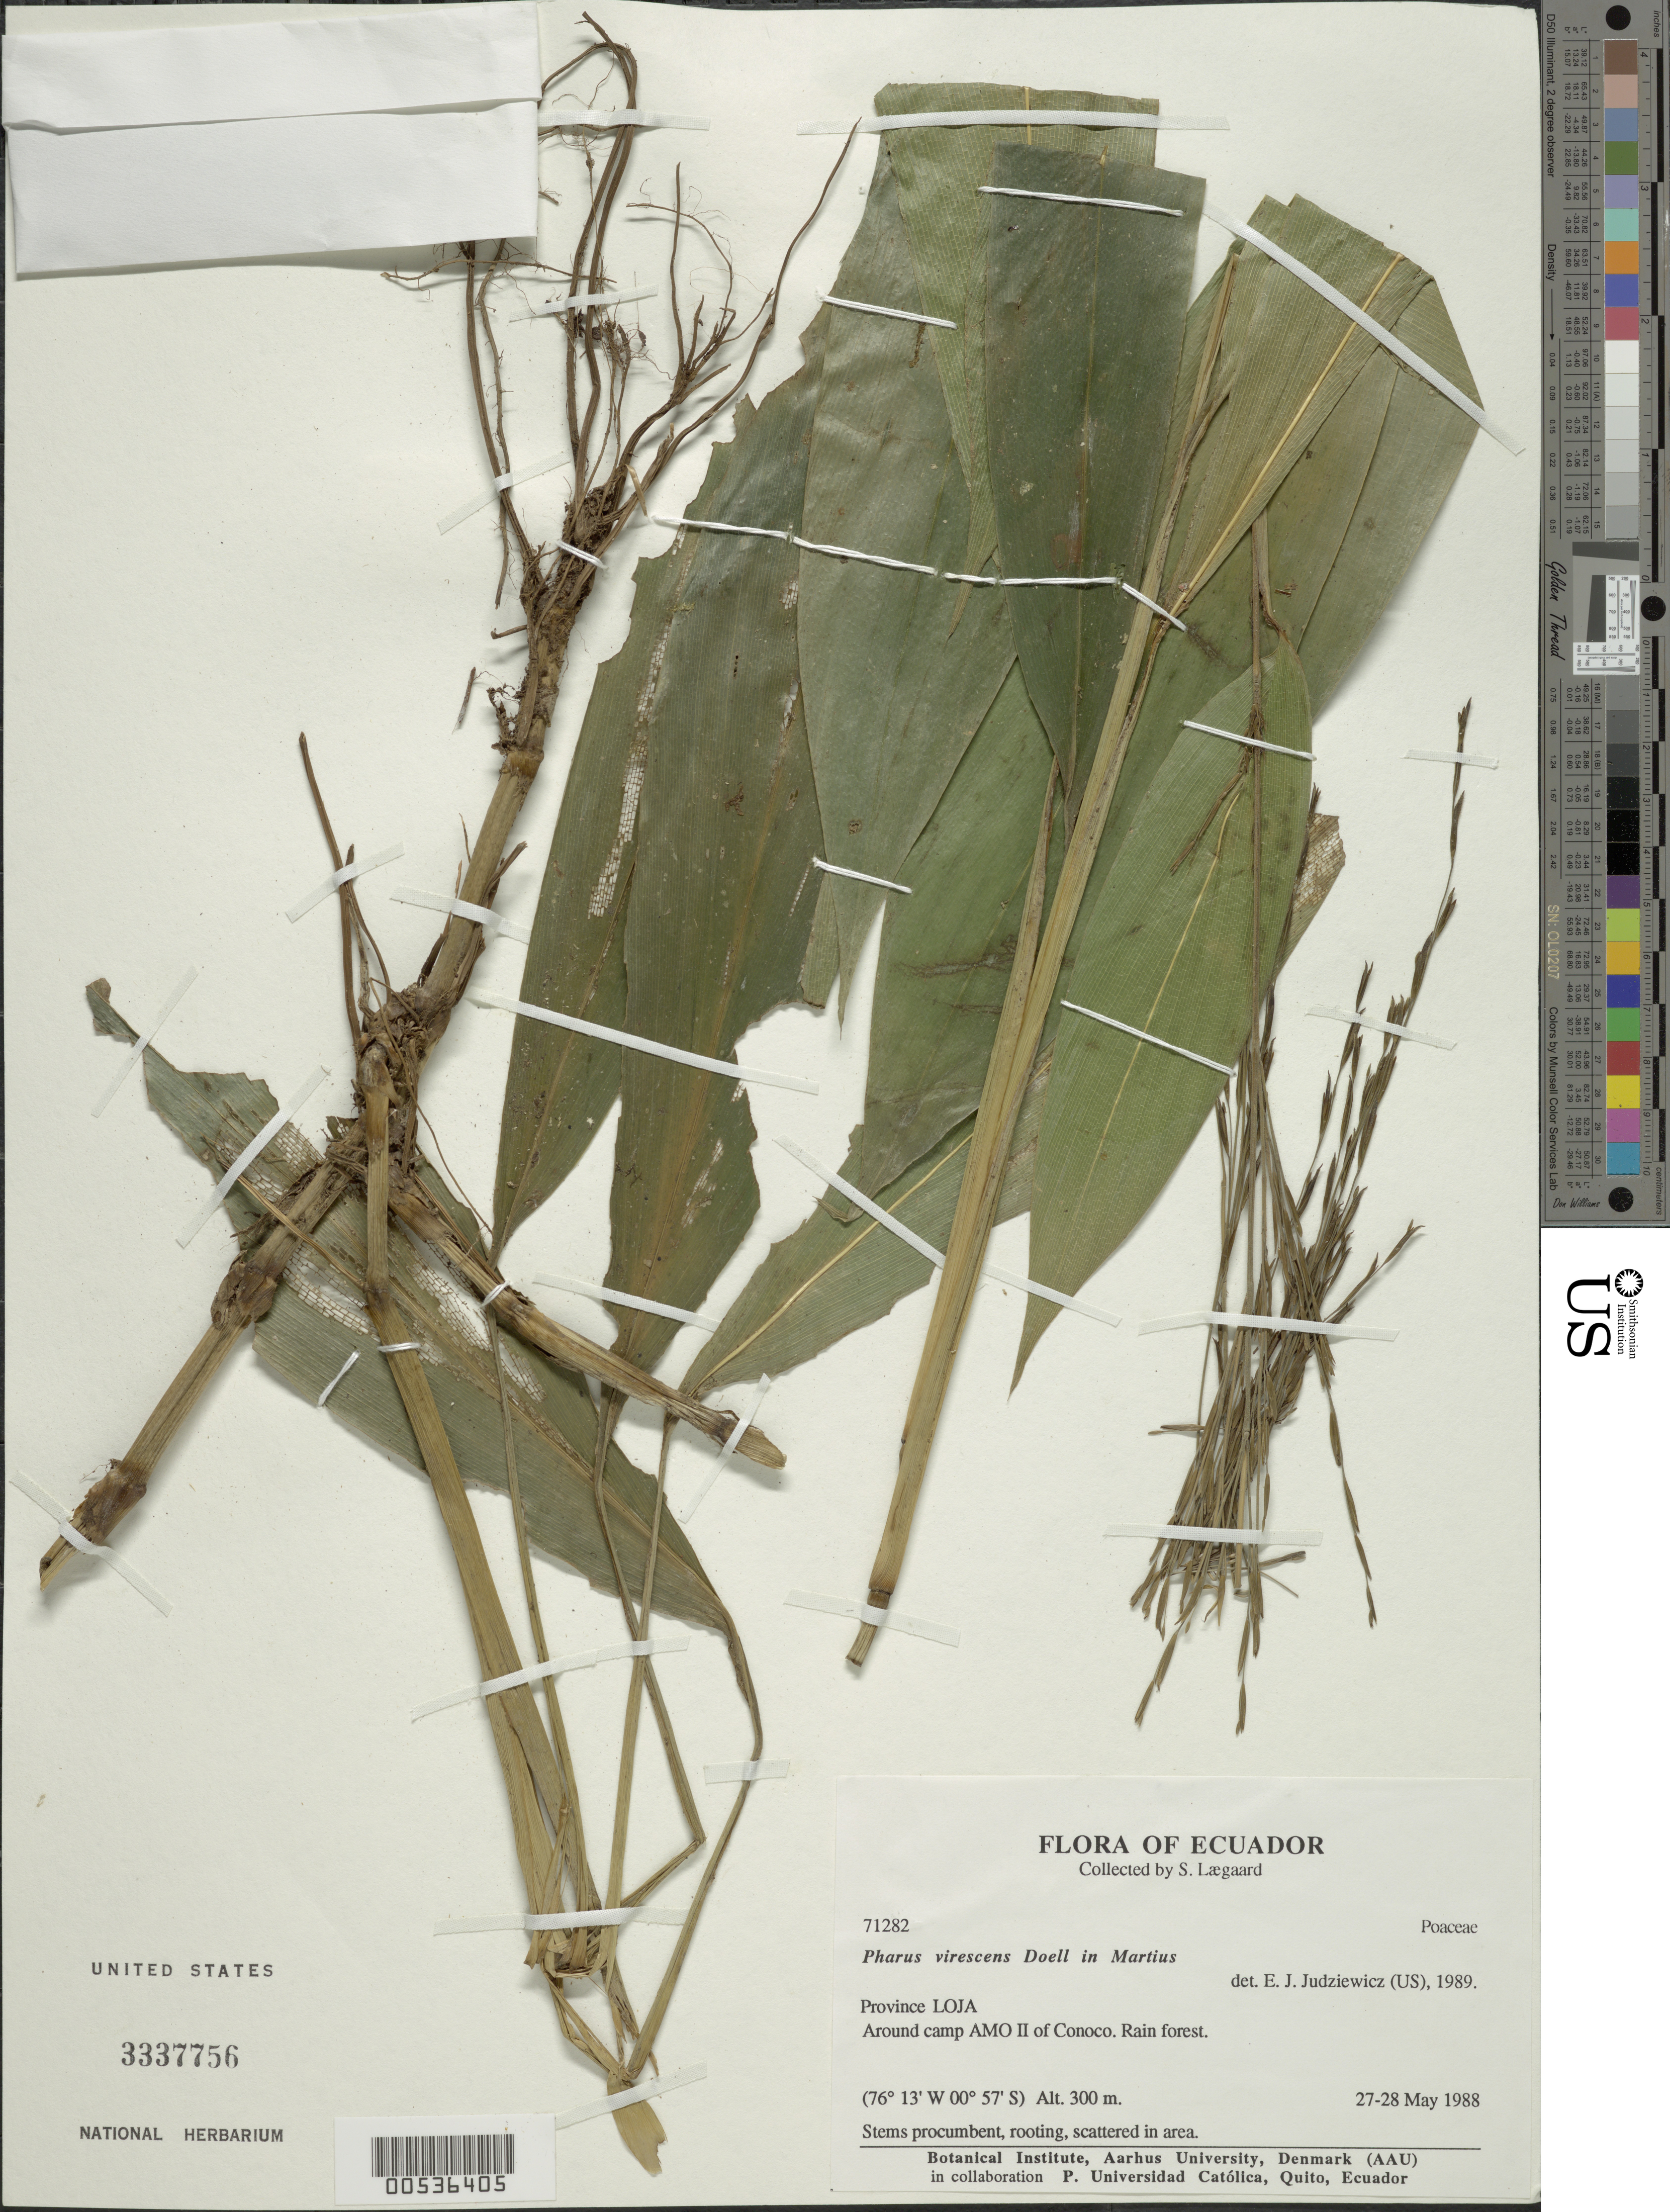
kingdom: Plantae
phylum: Tracheophyta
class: Liliopsida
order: Poales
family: Poaceae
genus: Pharus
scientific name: Pharus virescens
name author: Döll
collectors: S. Lægaard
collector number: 71282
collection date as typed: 27 May 1988 to 28 May 1988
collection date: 1988-05-27/1988-05-28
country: Ecuador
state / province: Loja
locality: Around Camp Amo II of Conoco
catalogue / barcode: US 3337756